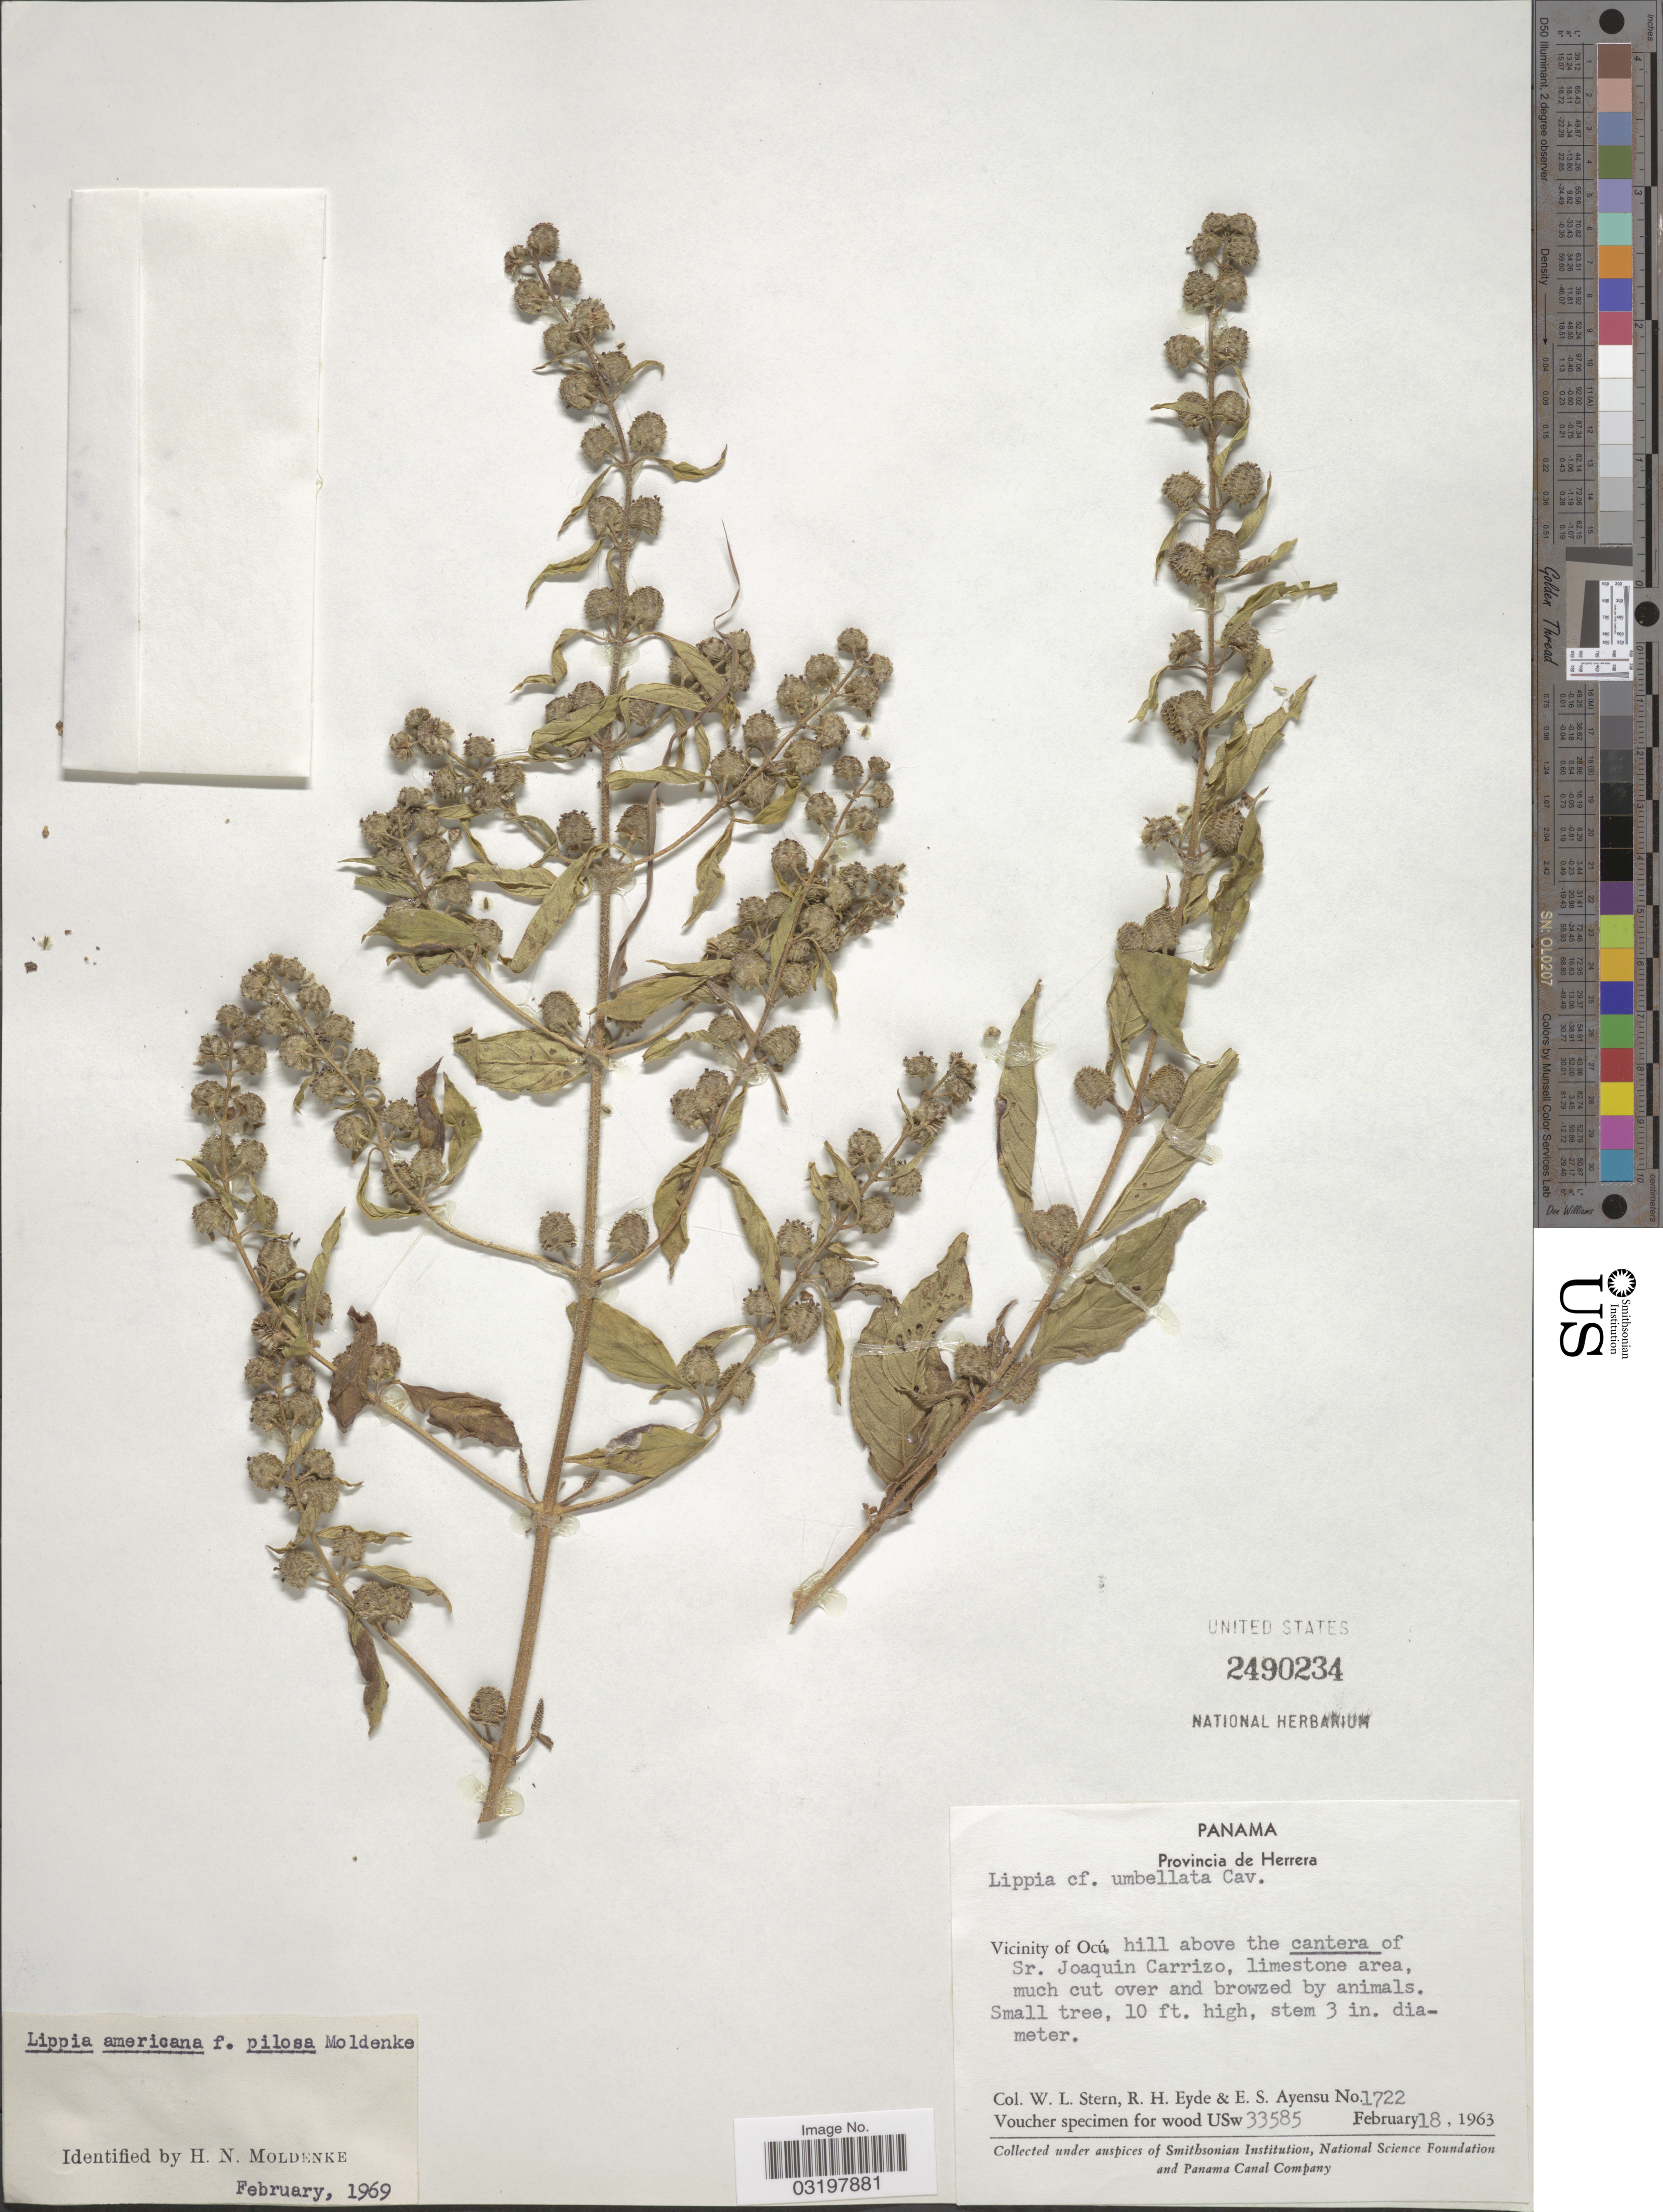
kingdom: Plantae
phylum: Tracheophyta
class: Magnoliopsida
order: Lamiales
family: Verbenaceae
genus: Lippia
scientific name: Lippia americana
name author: L.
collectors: W. L. Stern, R. H. Eyde & E. S. Ayensu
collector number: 1722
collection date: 1963-02-18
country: Panama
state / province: Herrera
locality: Provincia de Herrera. Vicinity of Ocú, hill above the cantera of Sr. Joaquin Carrizo, limestone area.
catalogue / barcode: US 2490234